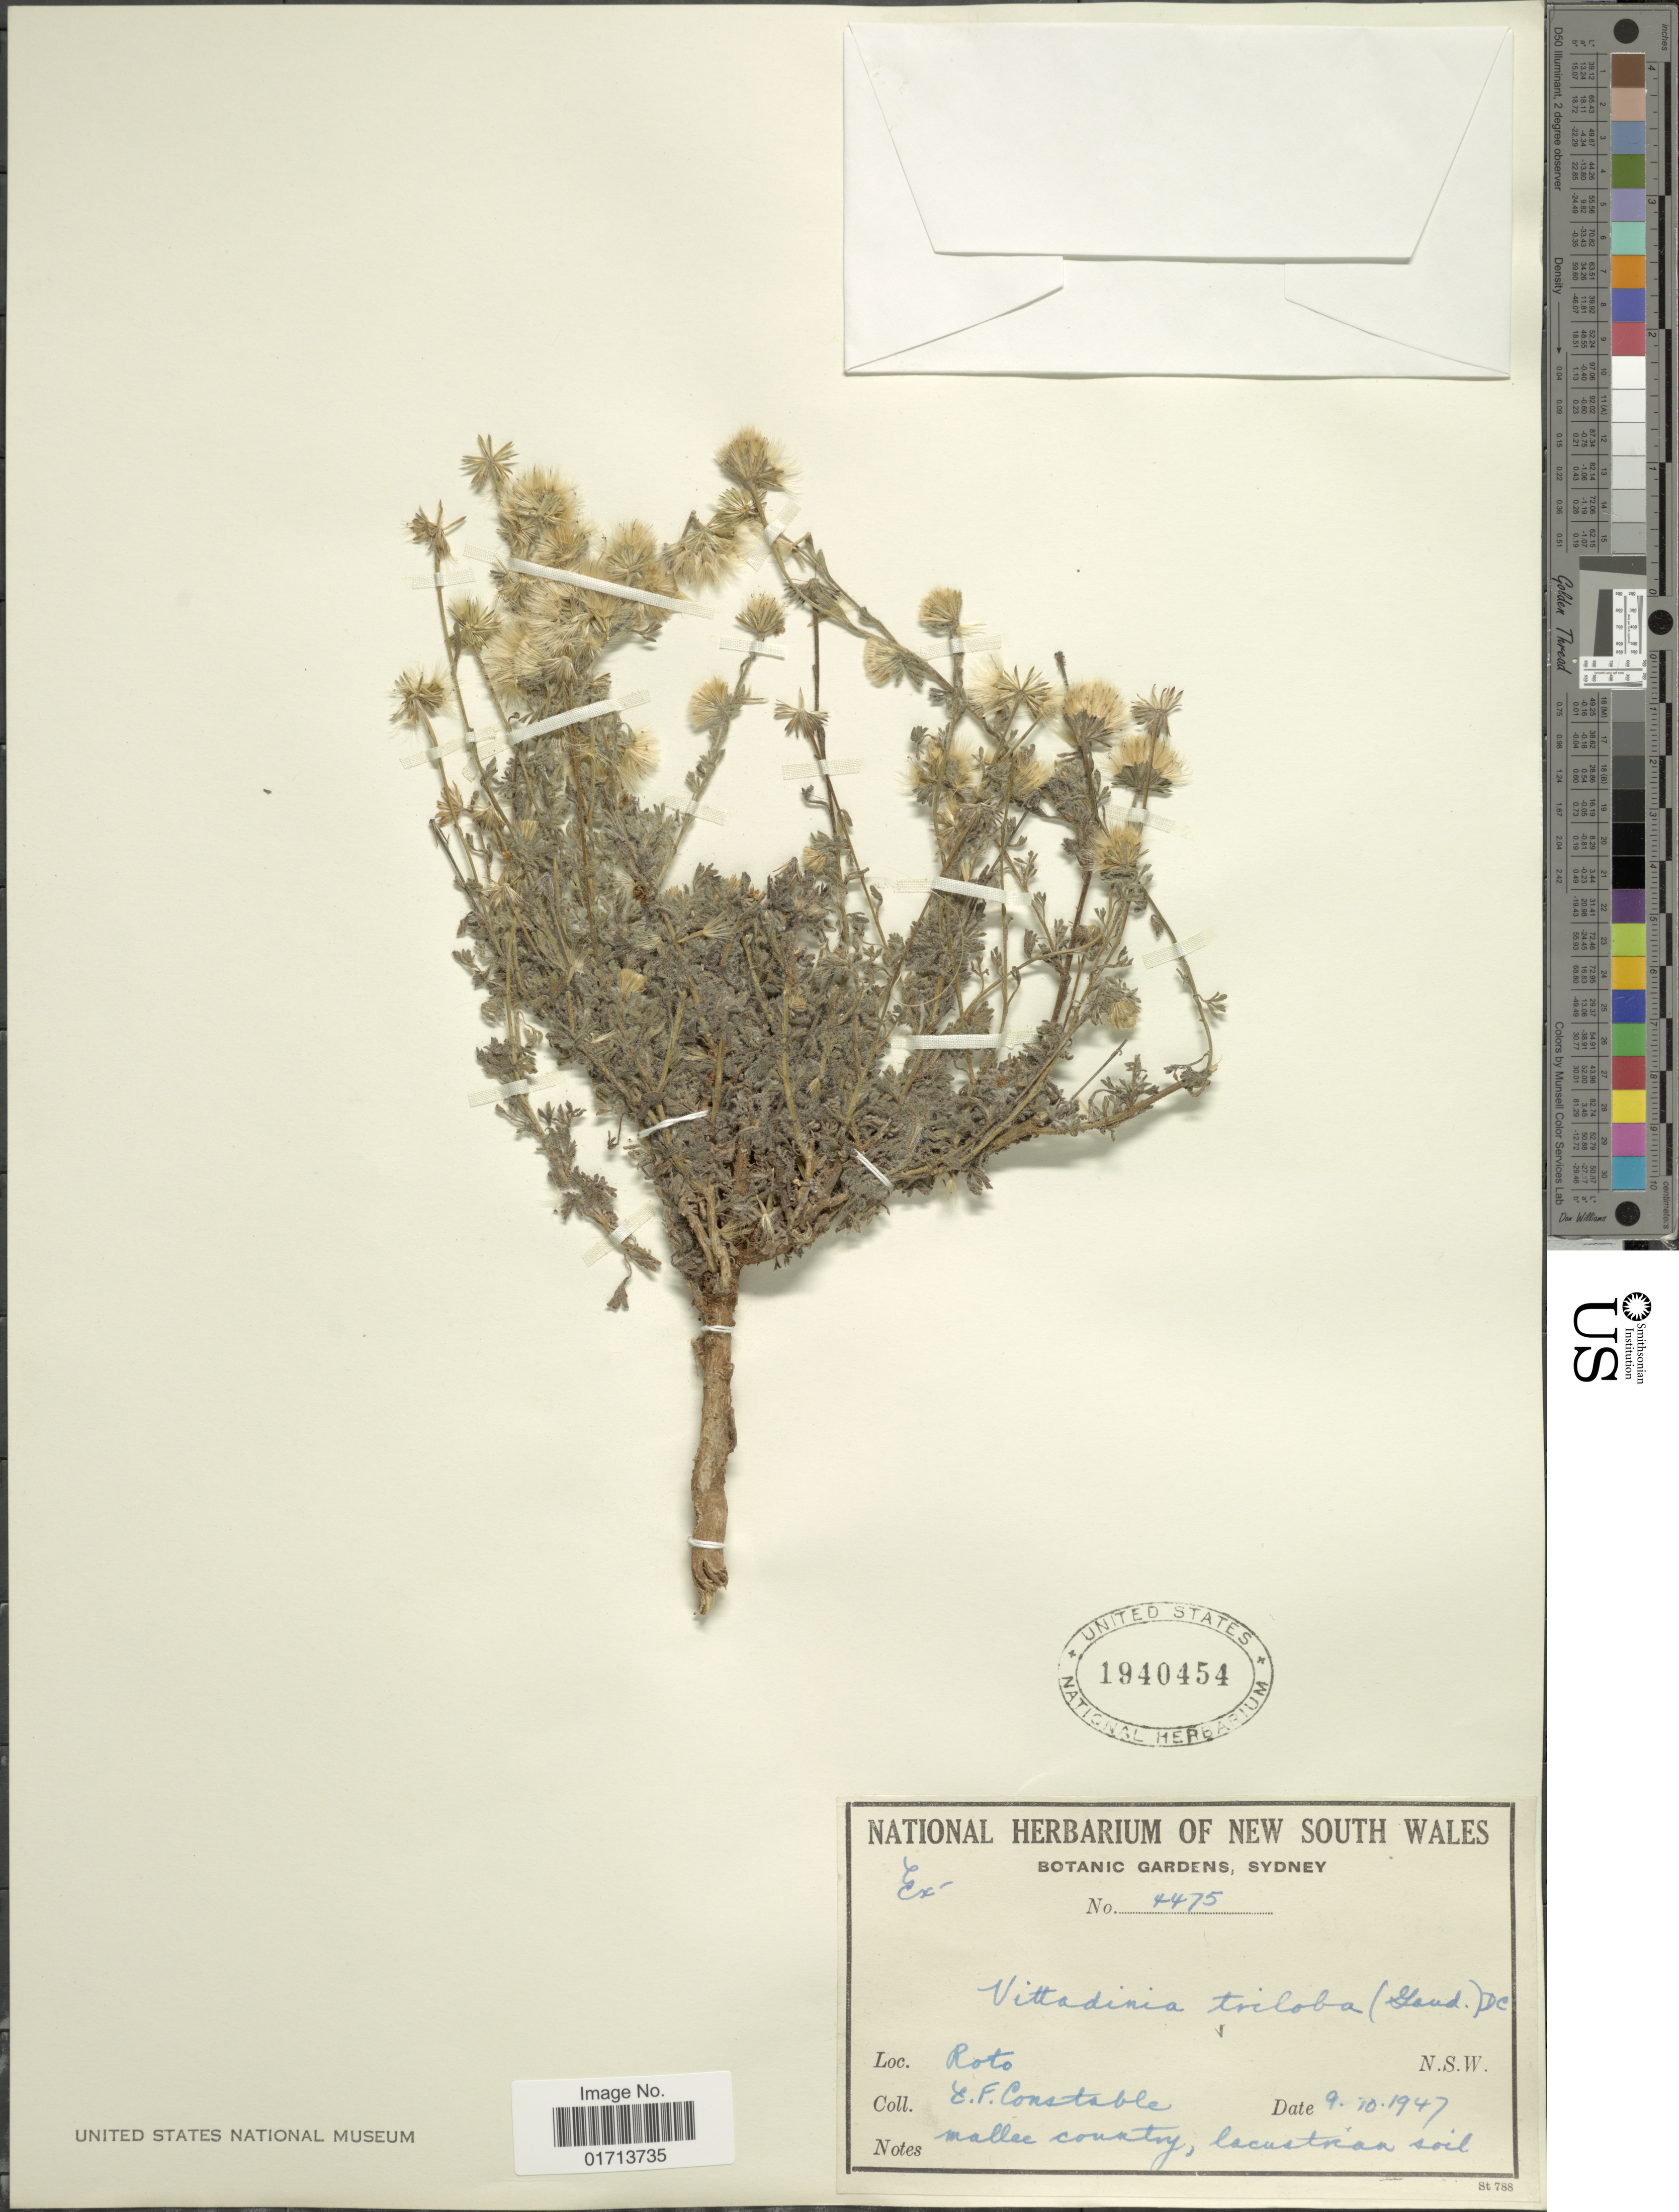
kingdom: Plantae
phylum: Tracheophyta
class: Magnoliopsida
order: Asterales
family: Asteraceae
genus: Vittadinia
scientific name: Vittadinia triloba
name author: (Gaudich.) DC.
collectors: E. F. Constable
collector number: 4475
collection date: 1947-10-09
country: Australia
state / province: New South Wales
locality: Roto, Mallee Country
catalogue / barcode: US 1940454